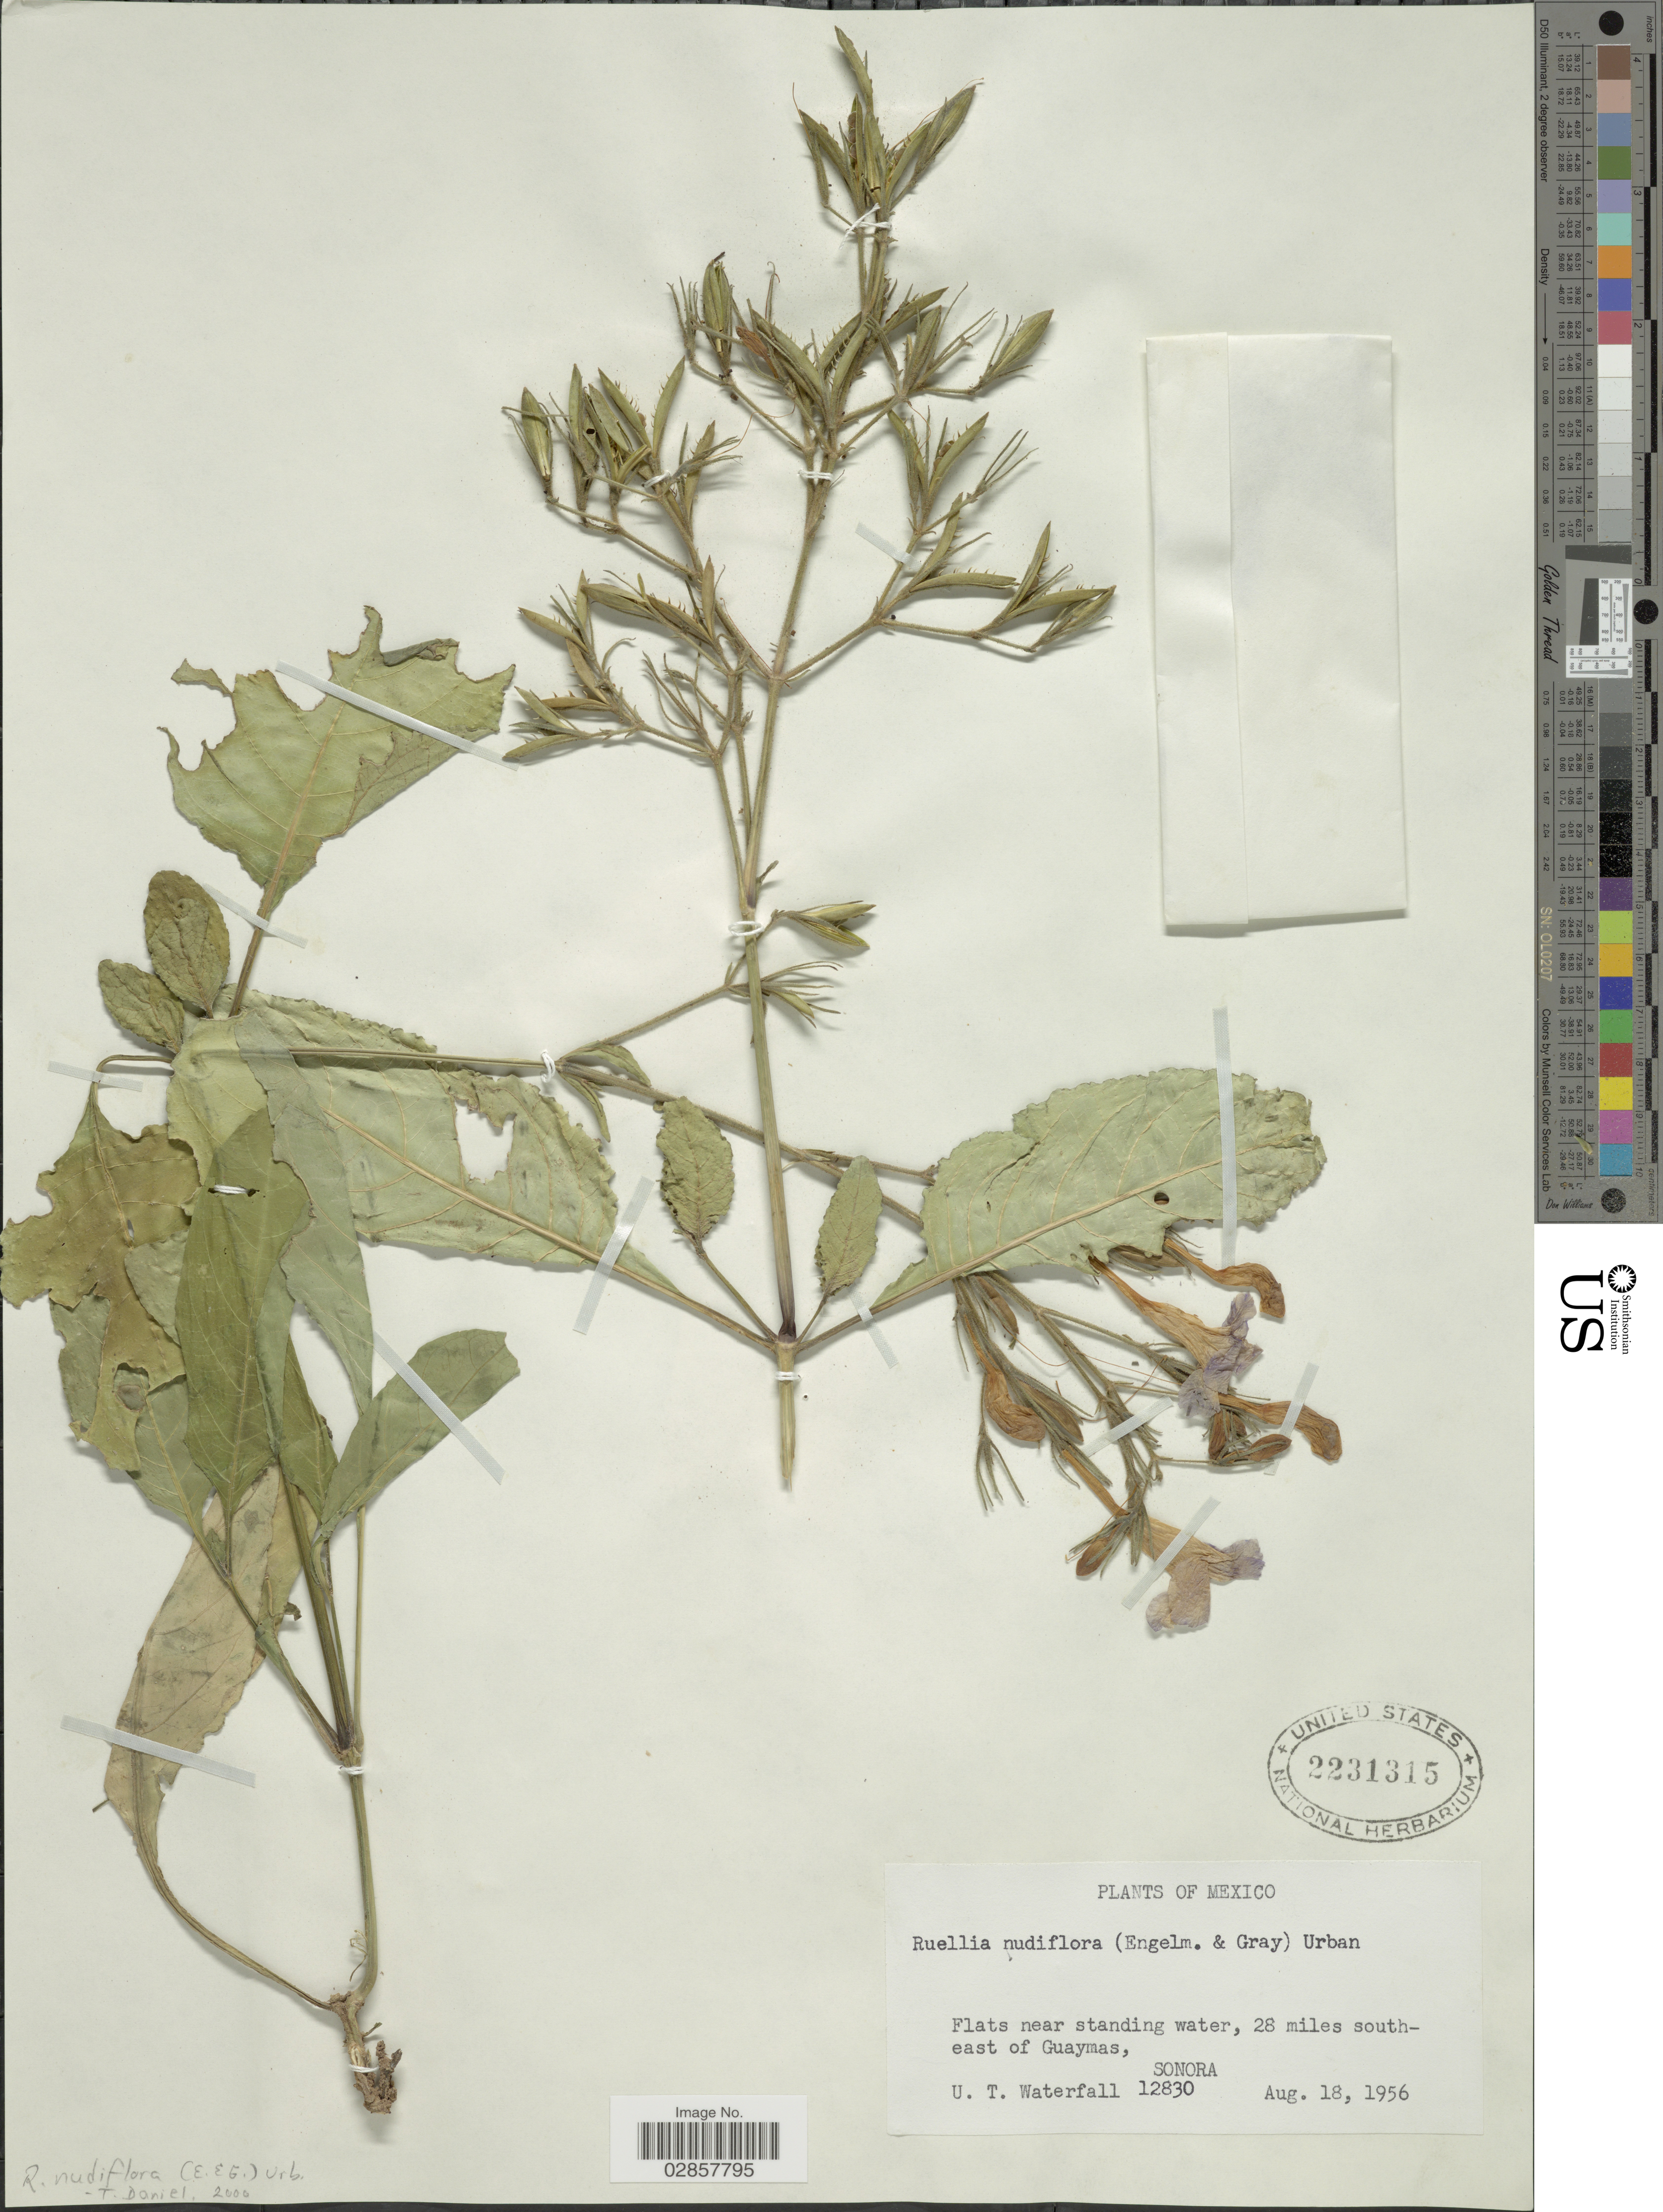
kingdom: Plantae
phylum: Tracheophyta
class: Magnoliopsida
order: Lamiales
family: Acanthaceae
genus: Ruellia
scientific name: Ruellia nudiflora var. glabrata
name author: Leonard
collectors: U. T. Waterfall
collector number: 12830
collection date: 1956-08-18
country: Mexico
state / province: Sonora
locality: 28 miles south-east of Guaymas.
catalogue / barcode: US 2231315